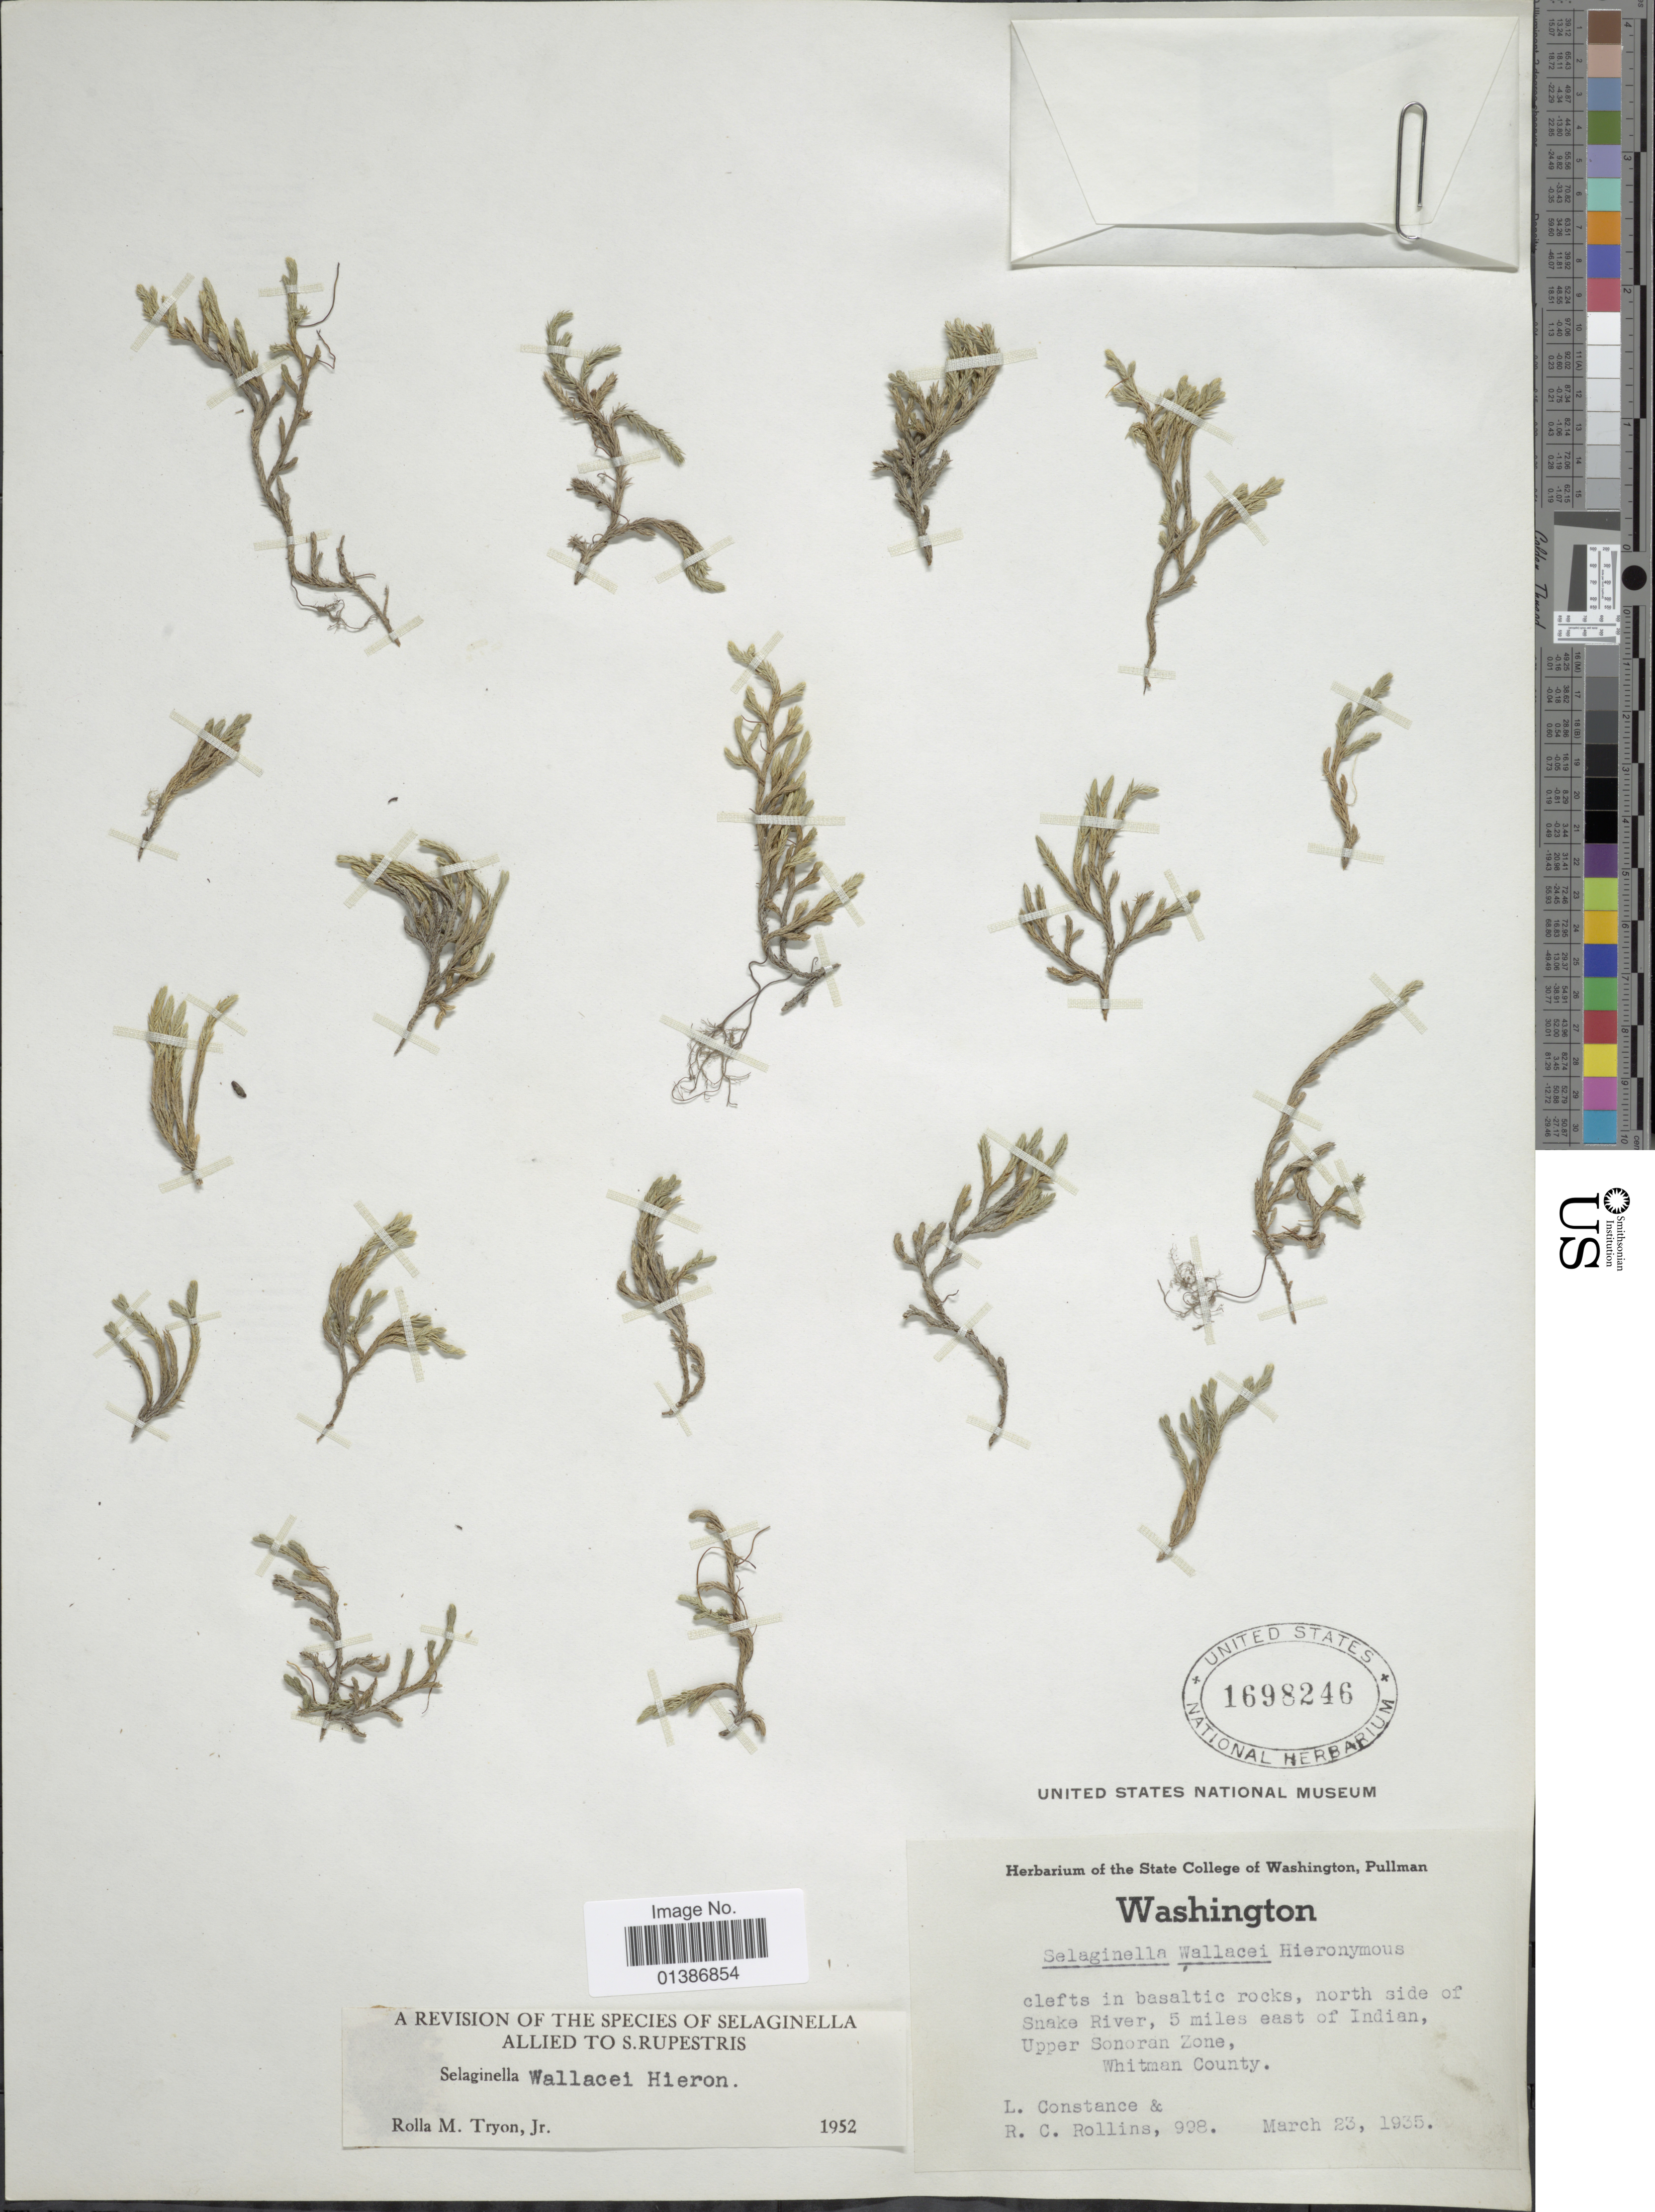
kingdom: Plantae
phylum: Tracheophyta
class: Lycopodiopsida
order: Selaginellales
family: Selaginellaceae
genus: Selaginella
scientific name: Selaginella wallacei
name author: Hieron.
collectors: L. Constance & R. C. Rollins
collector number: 998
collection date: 1935-03-23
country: United States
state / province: Washington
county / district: Whitman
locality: North side of Snake River, 5 miles east of Indian, Upper Sonoran Zone, Whitman County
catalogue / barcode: US 1698246